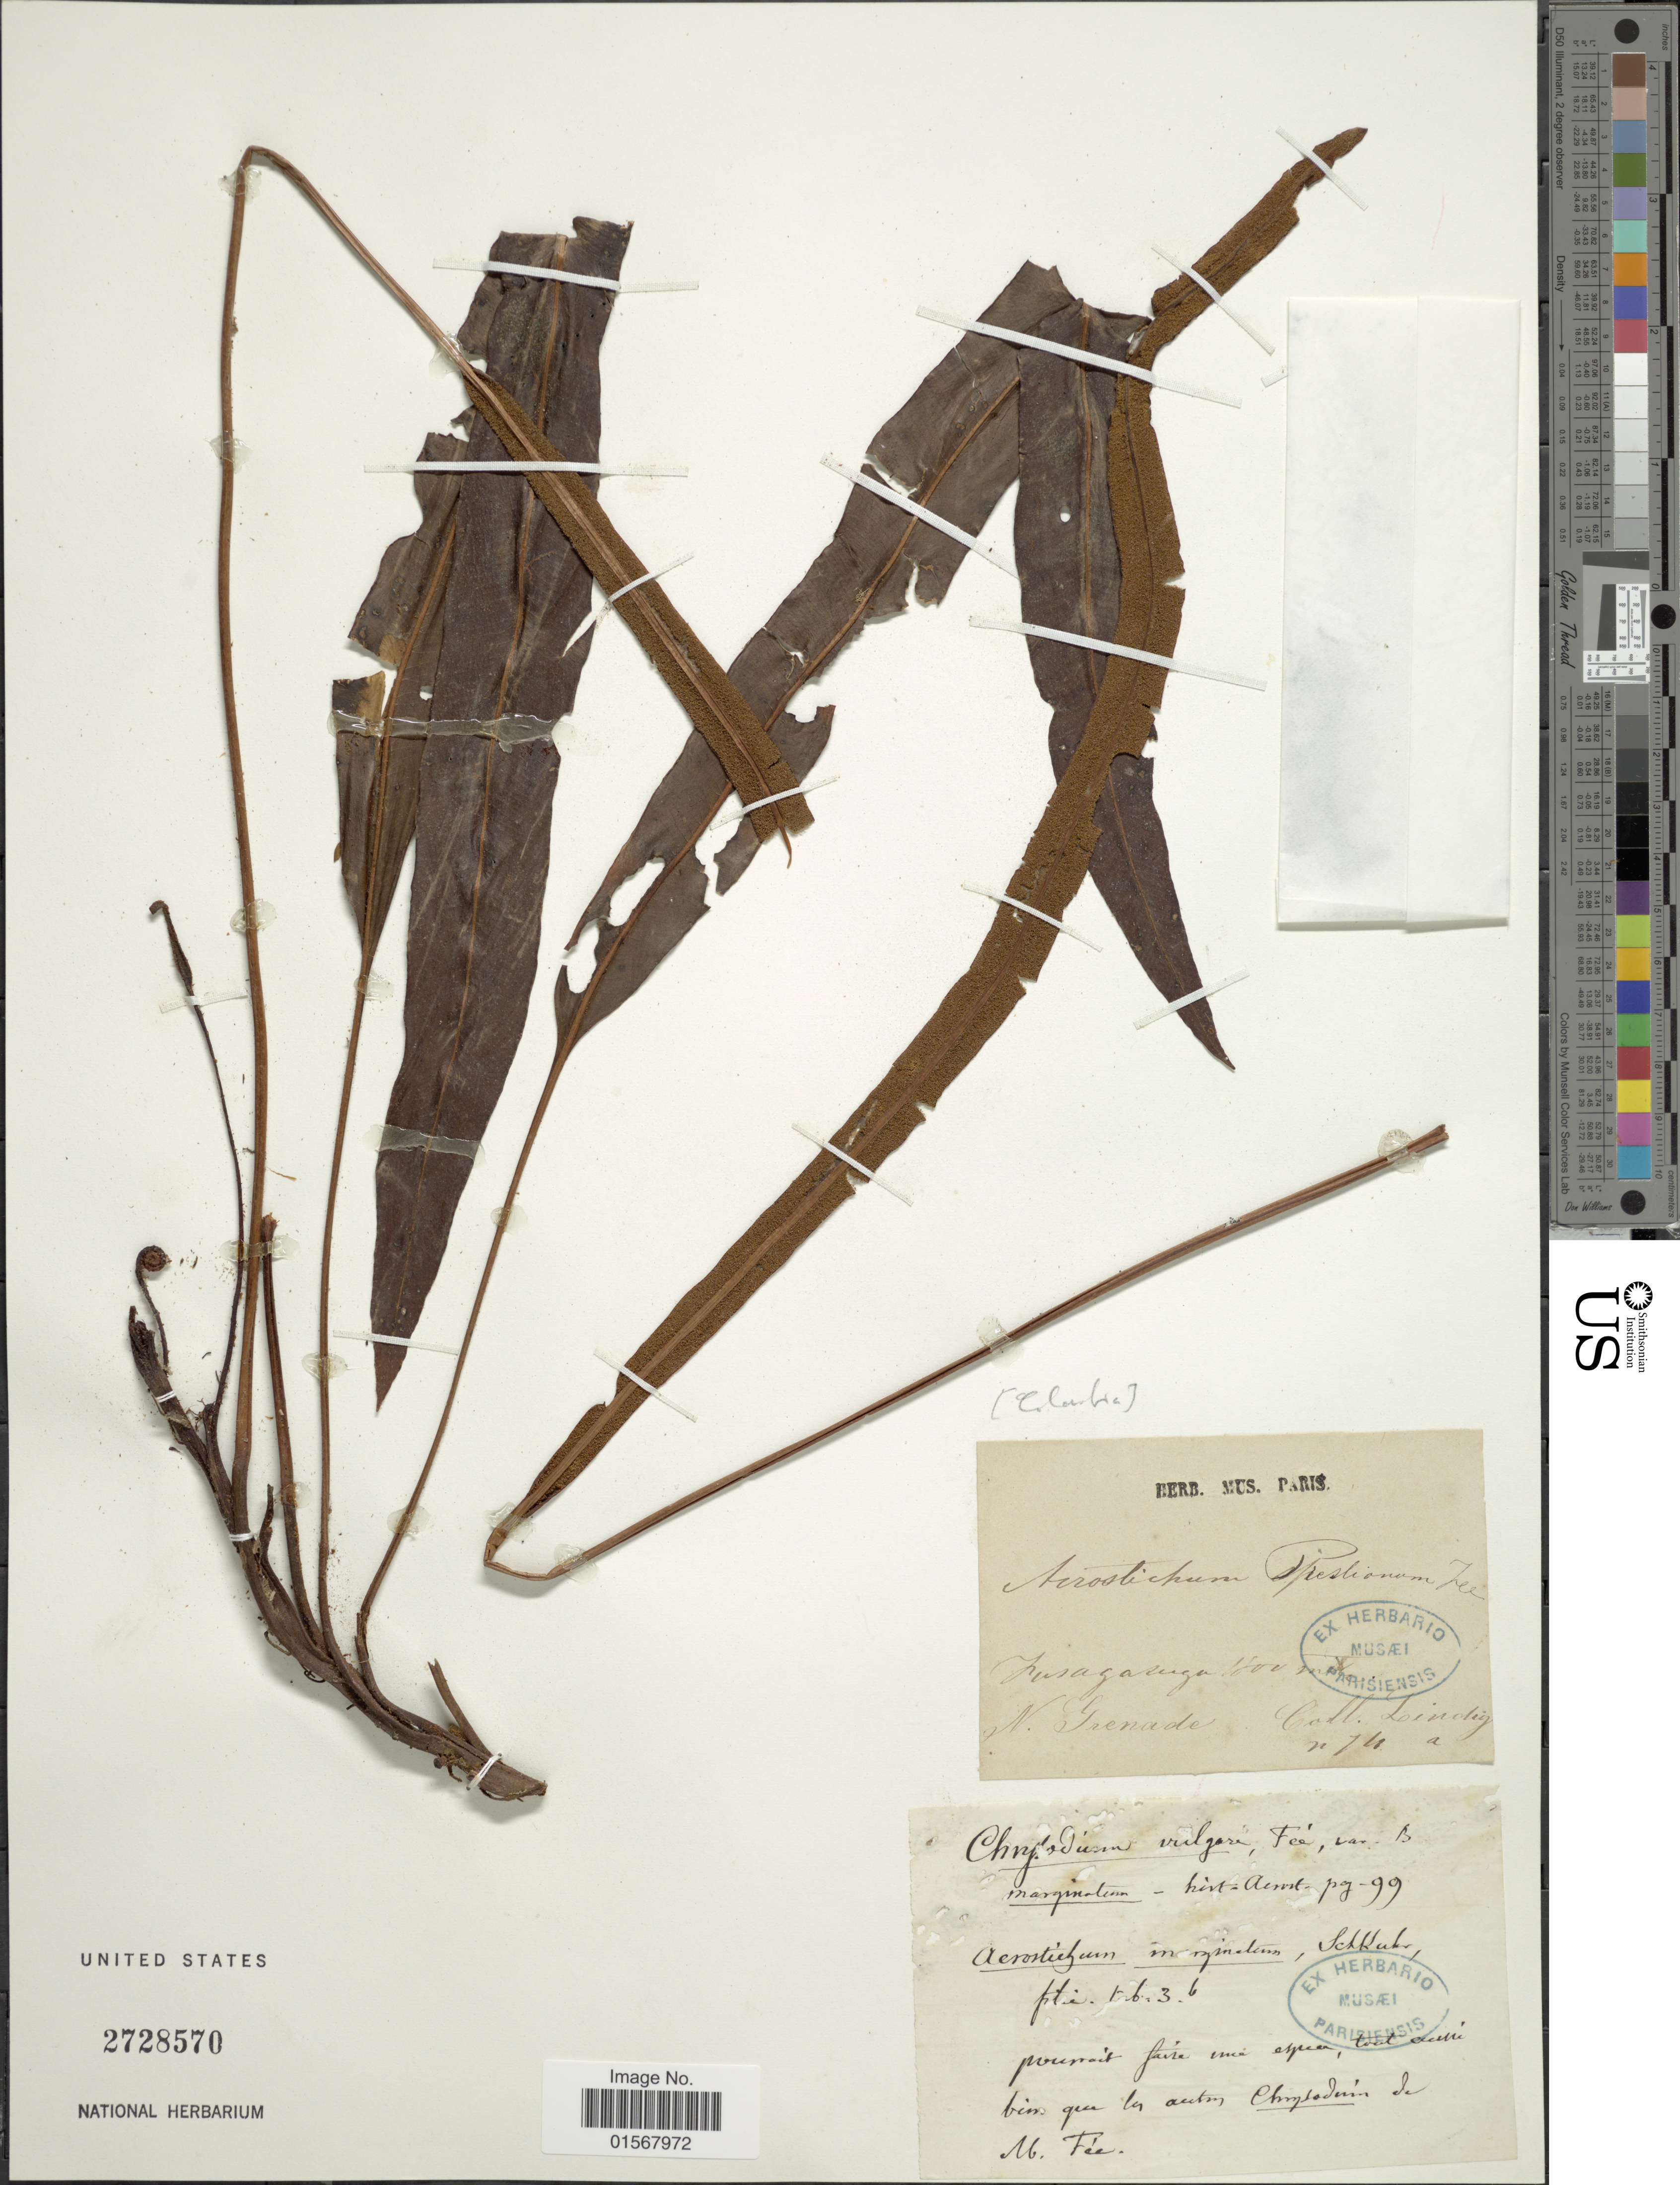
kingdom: Plantae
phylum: Tracheophyta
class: Polypodiopsida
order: Polypodiales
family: Dryopteridaceae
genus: Elaphoglossum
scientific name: Elaphoglossum ciliatum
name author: (C. Presl) T. Moore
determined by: Vasco, A.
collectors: M. Fee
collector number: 74a*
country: Colombia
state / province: Cundinamarca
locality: Fusagasugá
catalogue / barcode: US 2728570